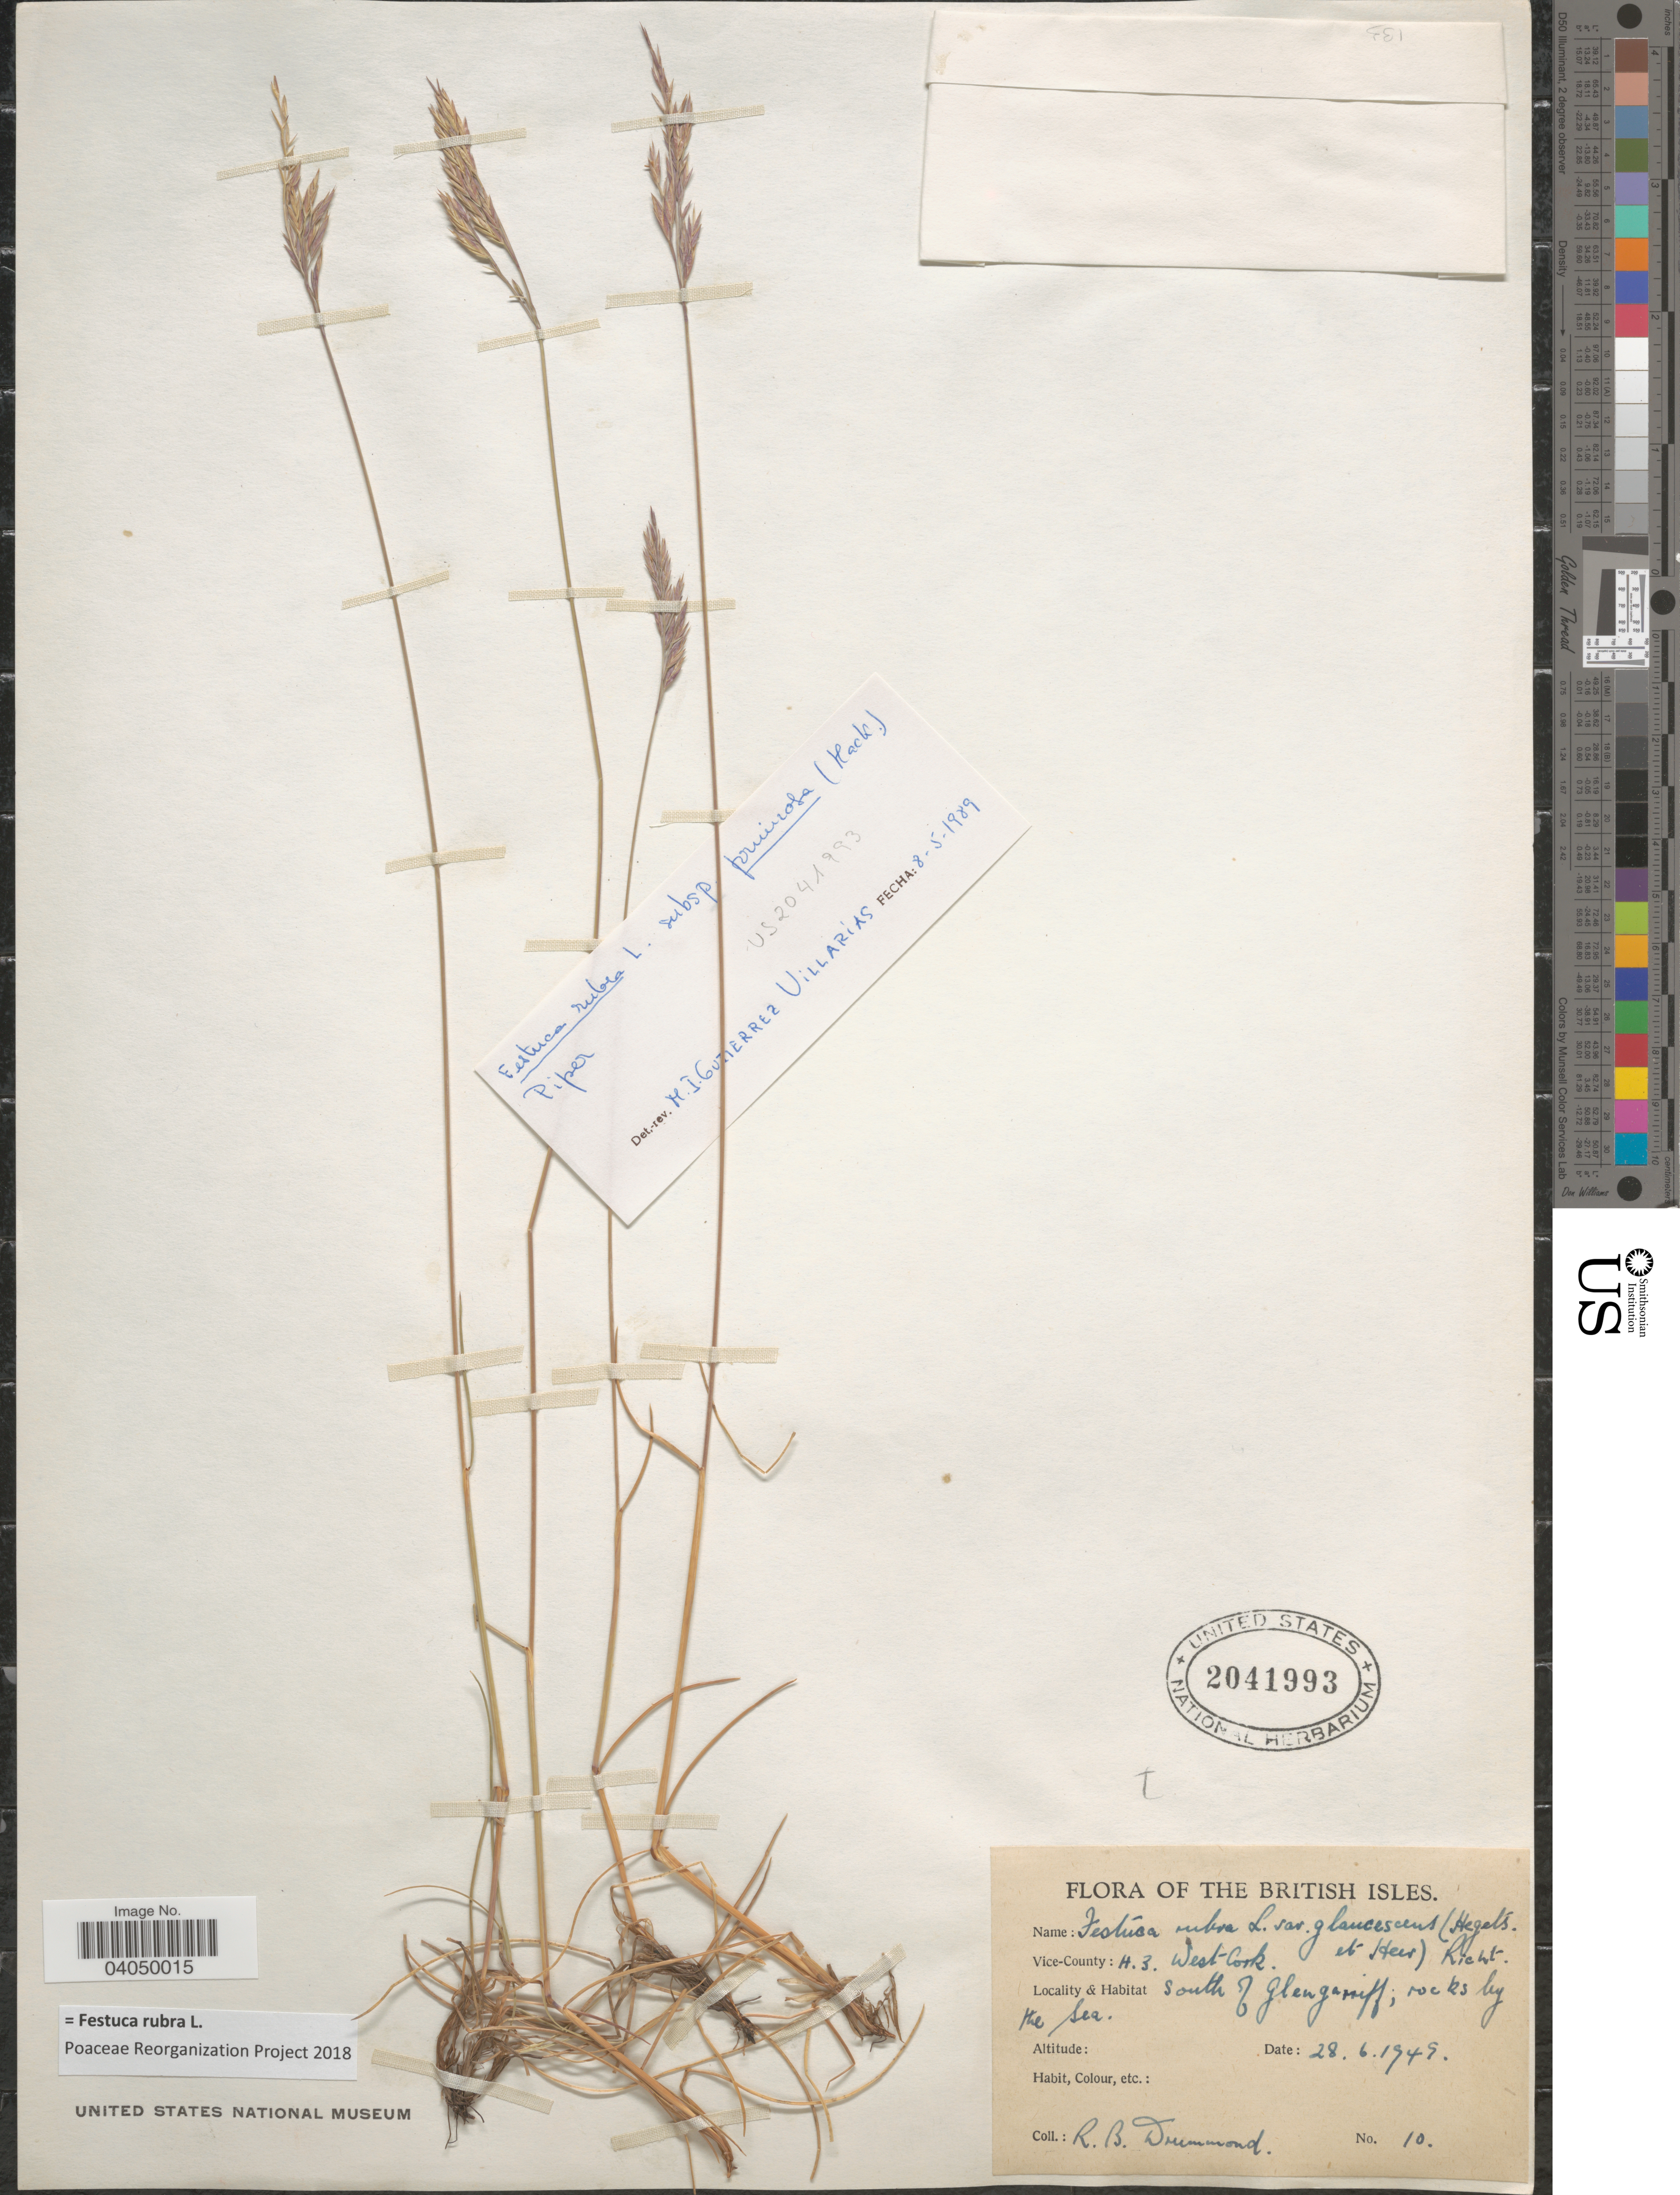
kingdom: Plantae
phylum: Tracheophyta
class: Liliopsida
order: Poales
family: Poaceae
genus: Festuca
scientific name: Festuca rubra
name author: L.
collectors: R. Drummond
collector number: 10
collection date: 1949-06-28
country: Ireland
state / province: Munster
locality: British Isles. Vice-County: H.Z. West-Cork. South of Glengarriff; rocky by the sea.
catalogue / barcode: US 2041993